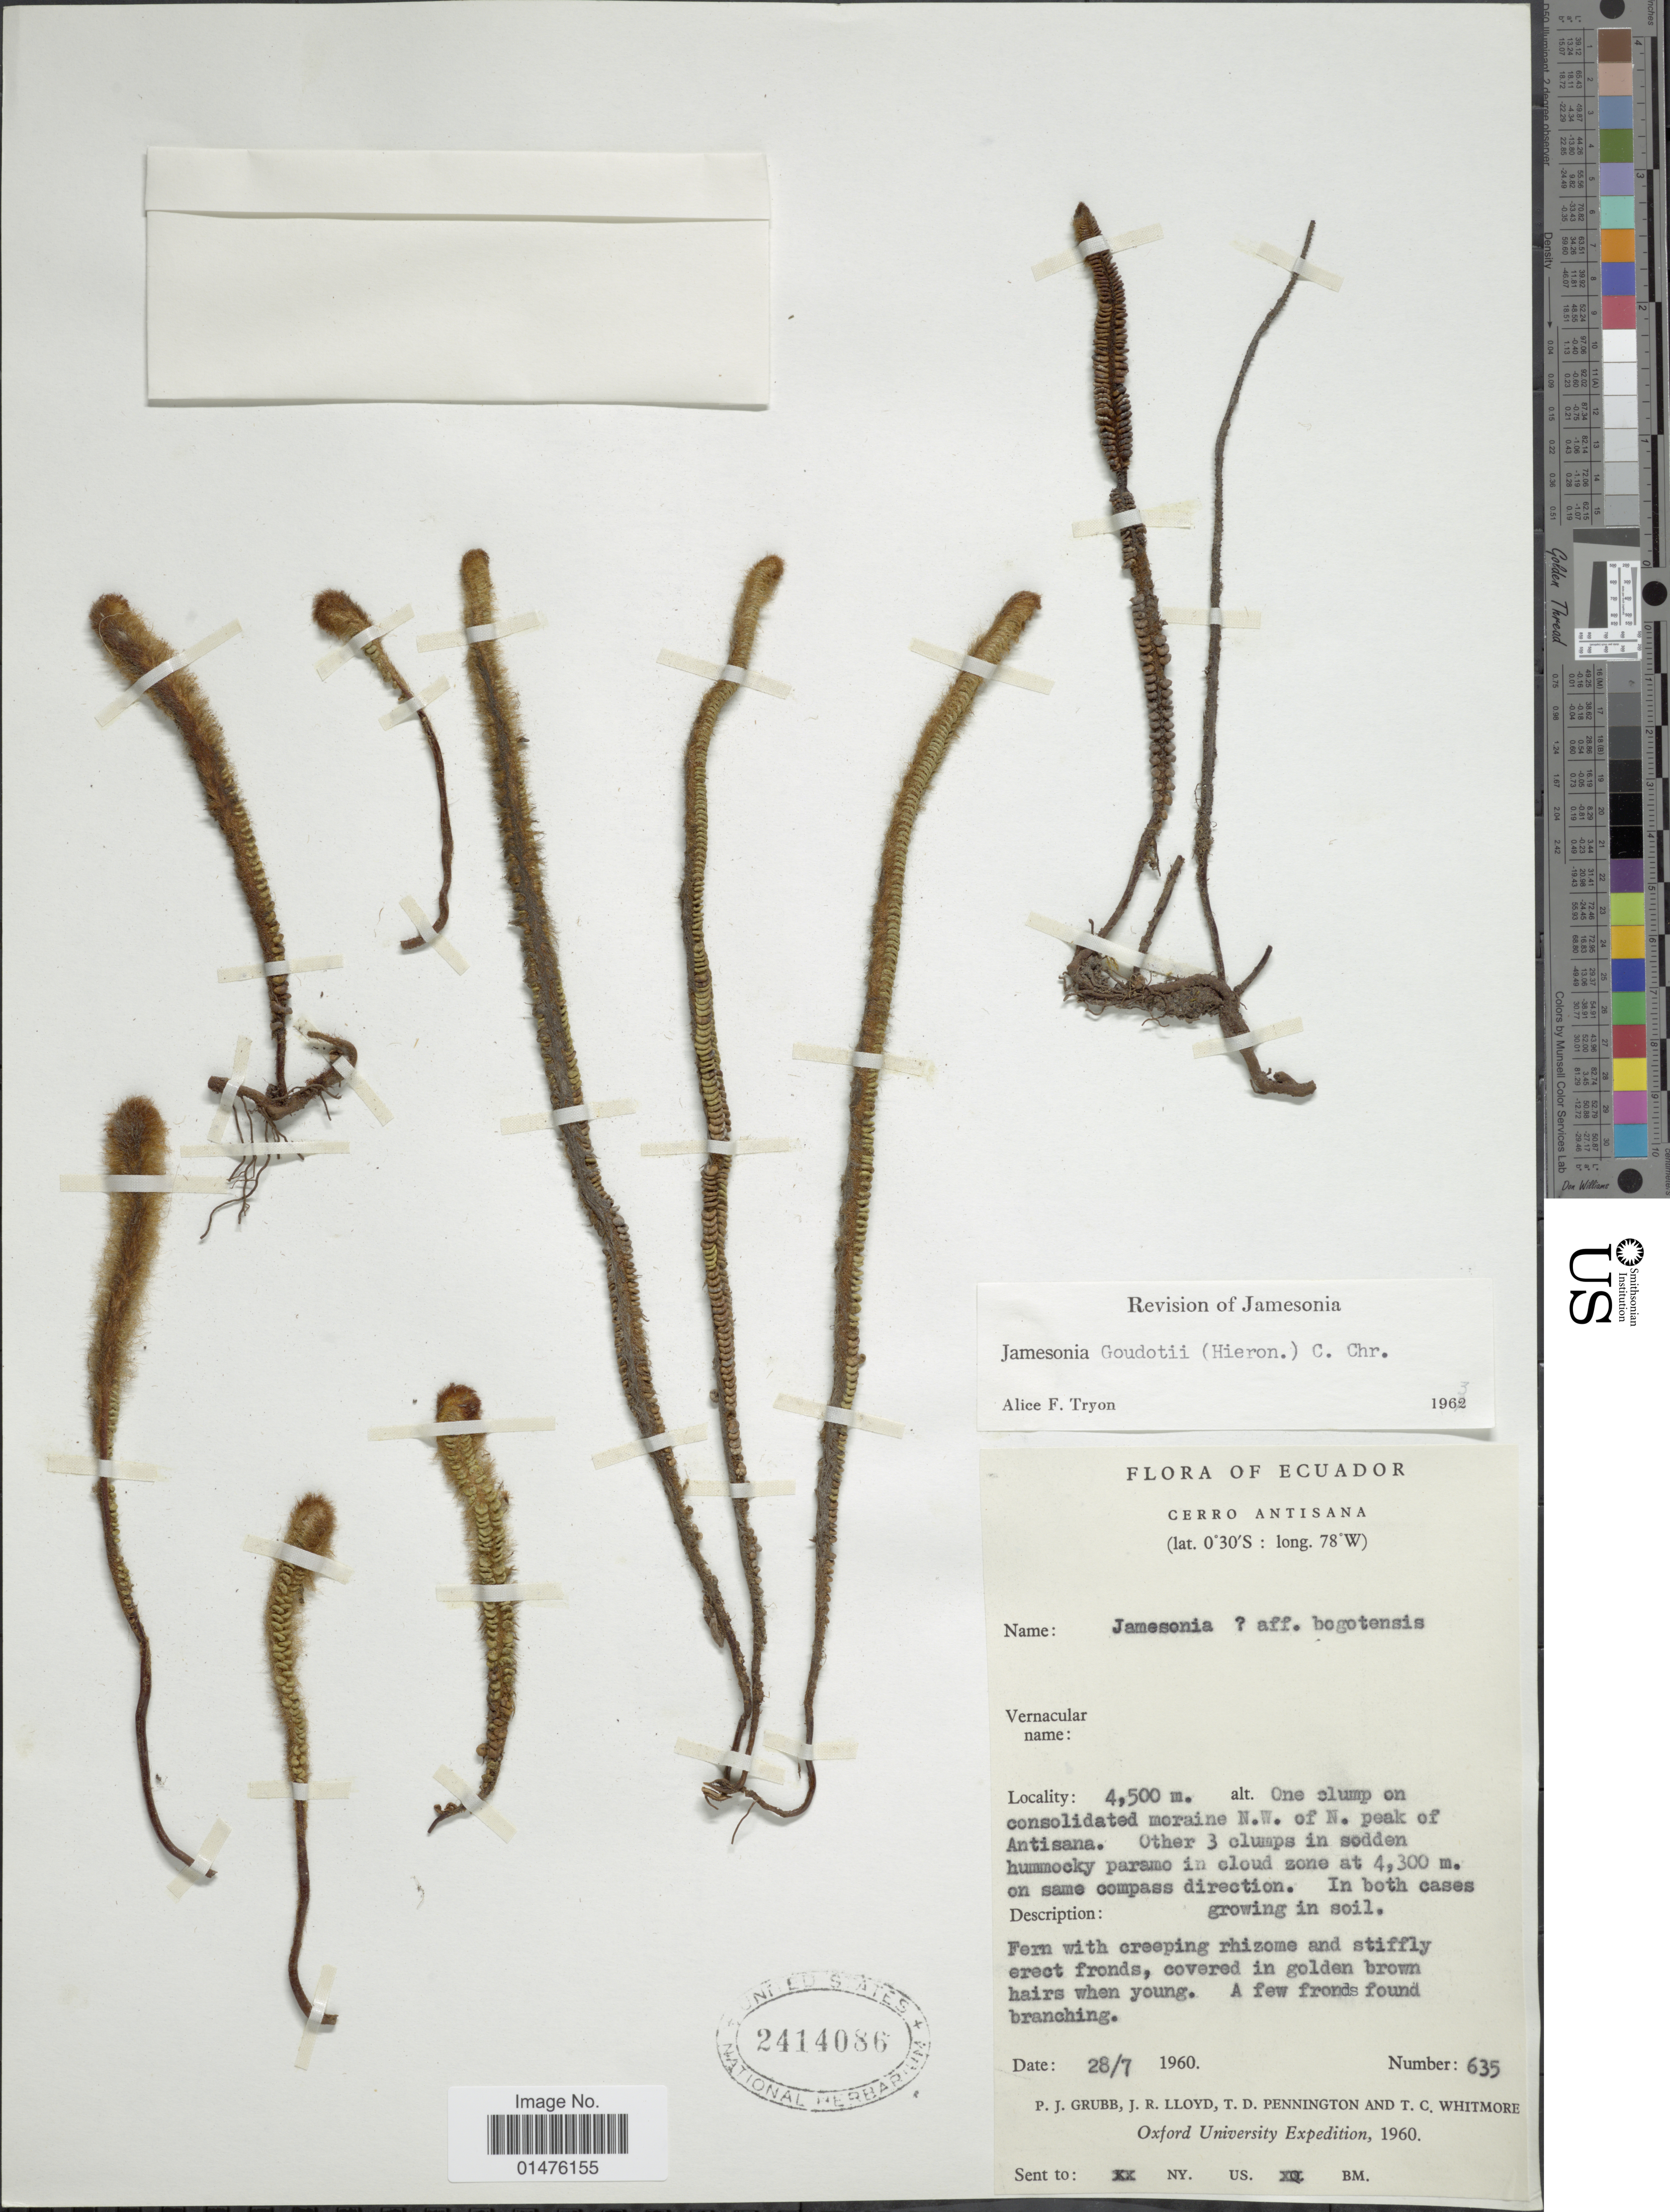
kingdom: Plantae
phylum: Tracheophyta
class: Polypodiopsida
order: Polypodiales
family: Pteridaceae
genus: Jamesonia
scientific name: Jamesonia goudotii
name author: (Hieron.) C. Chr.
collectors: P. J. Grubb, J. R. Lloyd, T. D. Pennington & T. C. Whitmore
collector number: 635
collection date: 1960-07-28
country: Ecuador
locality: Cerro Antisana, On clump on consolidated moraine N.W. of N. peak of Antisana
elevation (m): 4500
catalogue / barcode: US 2414086